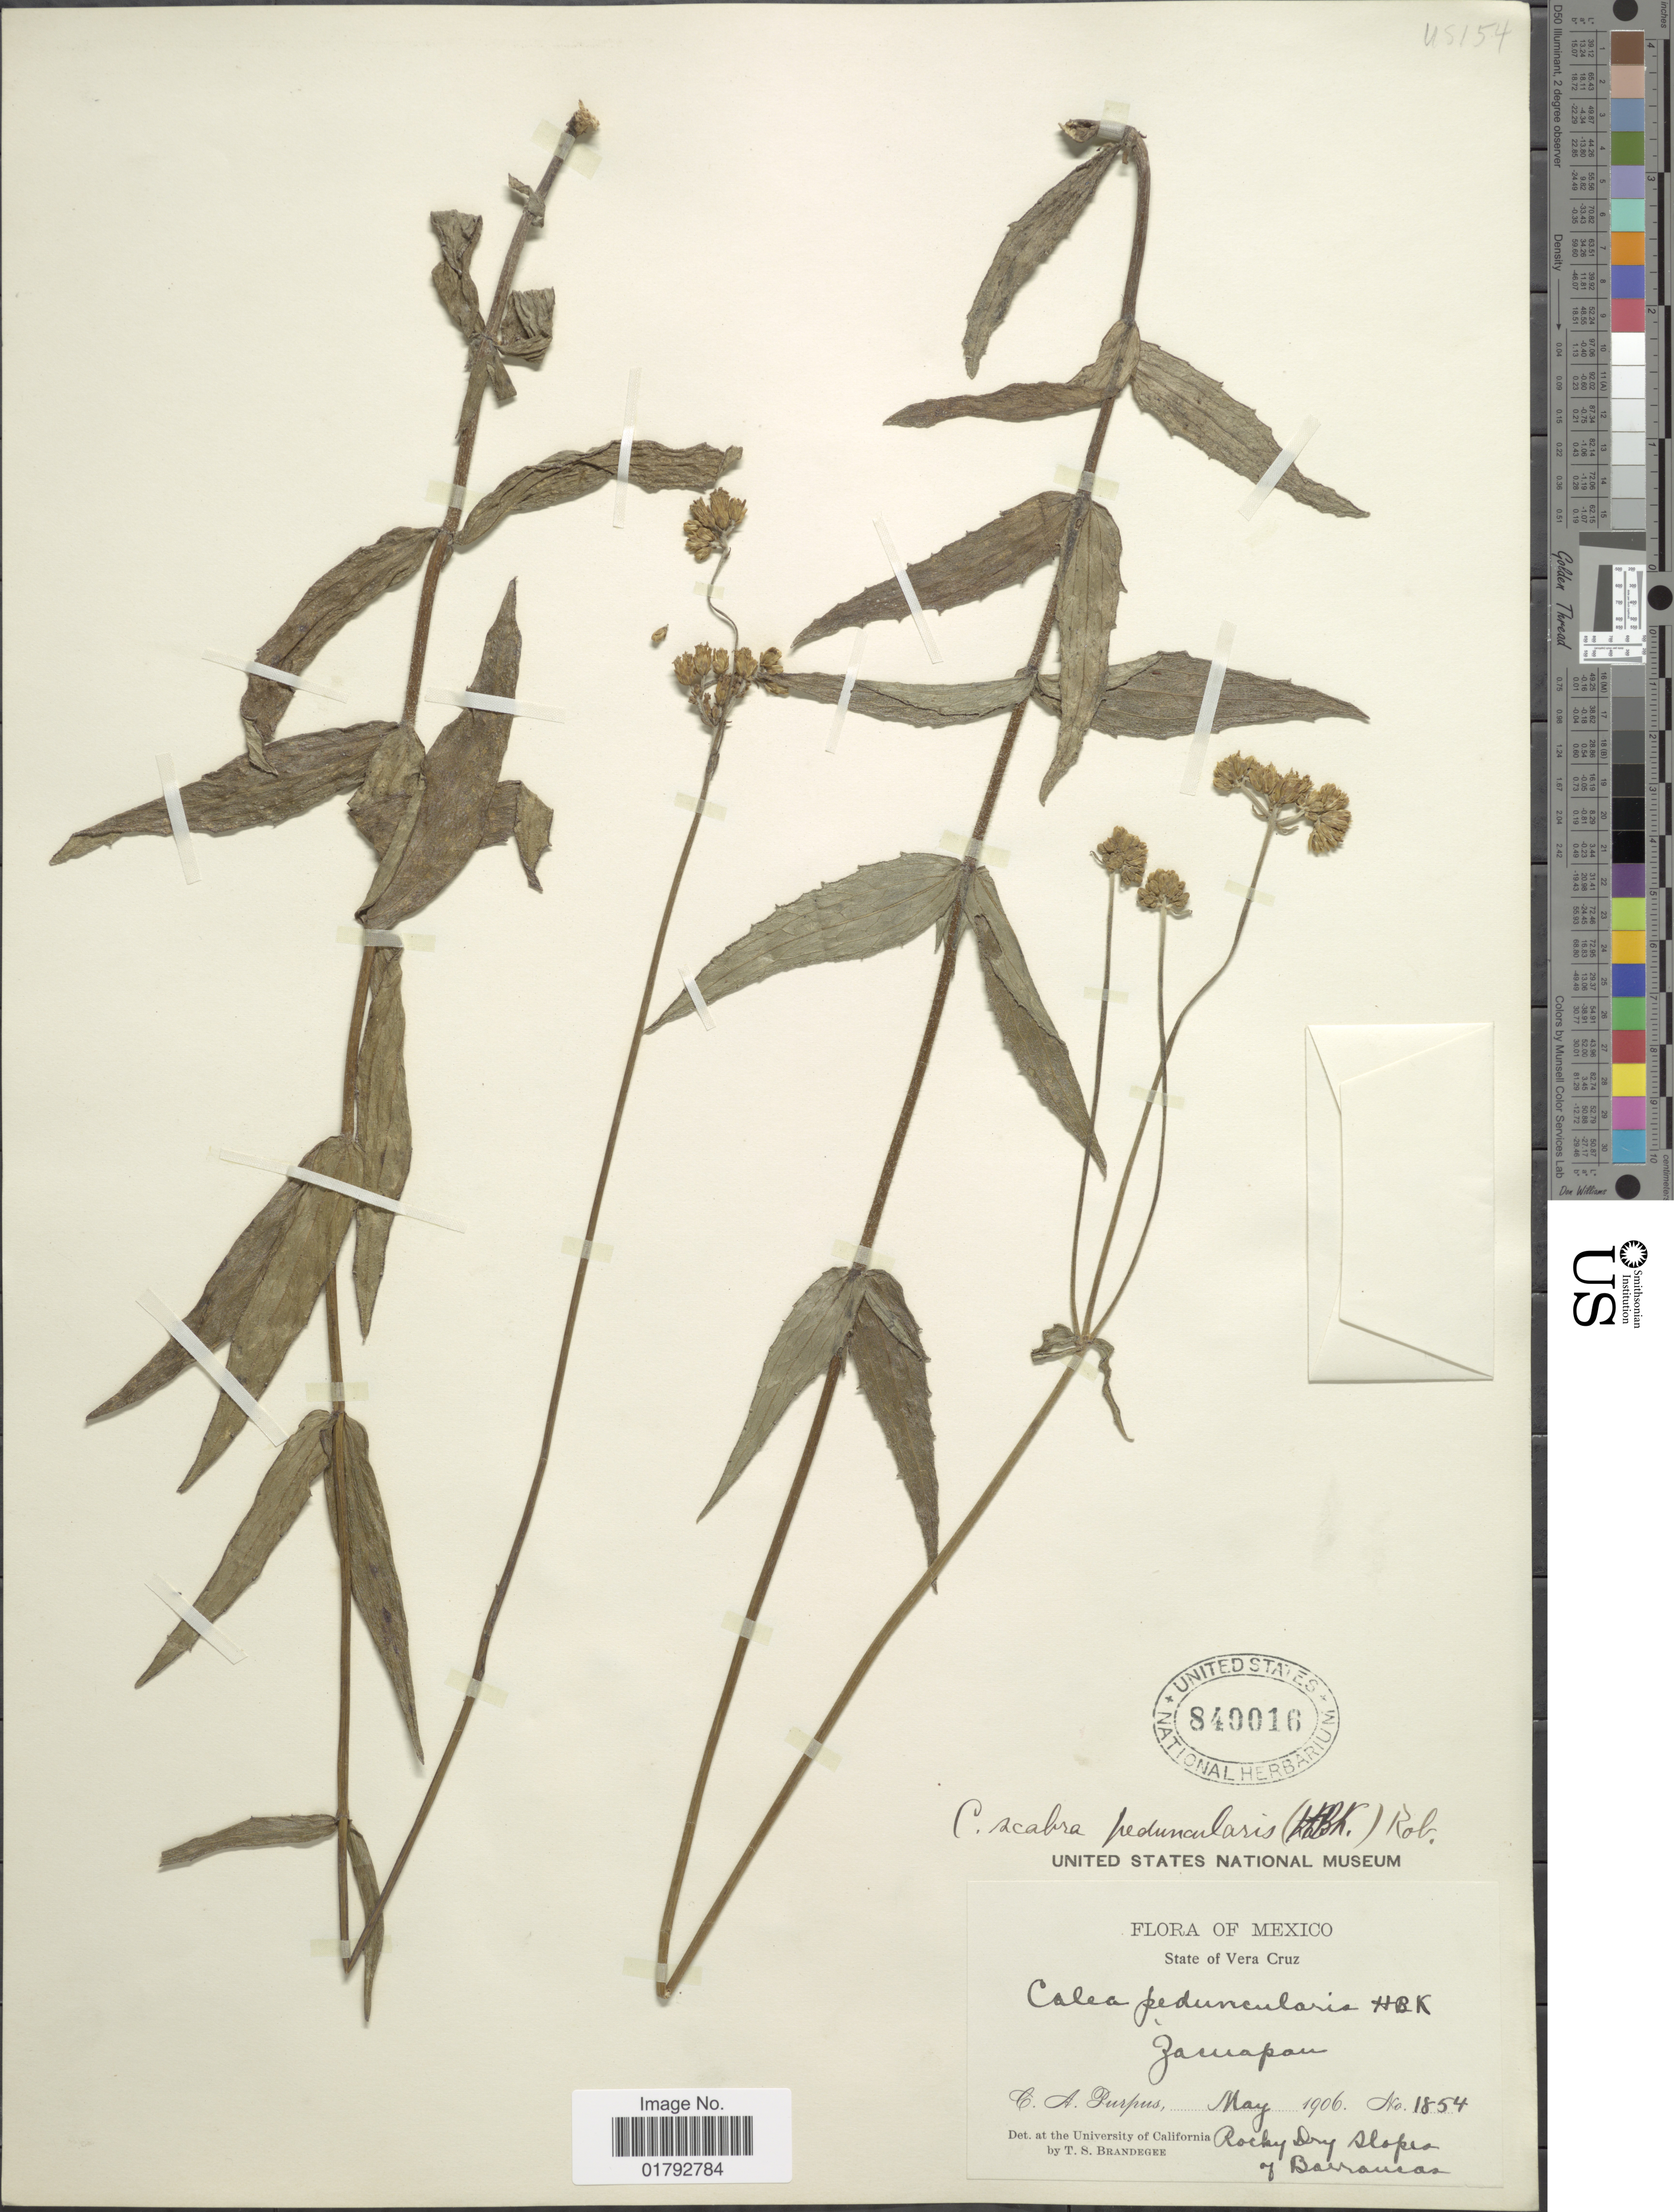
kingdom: Plantae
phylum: Tracheophyta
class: Magnoliopsida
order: Asterales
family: Asteraceae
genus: Alloispermum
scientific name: Alloispermum scabrum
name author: (Lag.) H. Rob.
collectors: C. A. Purpus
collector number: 1854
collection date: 1906-05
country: Mexico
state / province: Veracruz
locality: State of Vera Cruz, Zacualpan. Rocky dry slopes of Barranca.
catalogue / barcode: US 840016